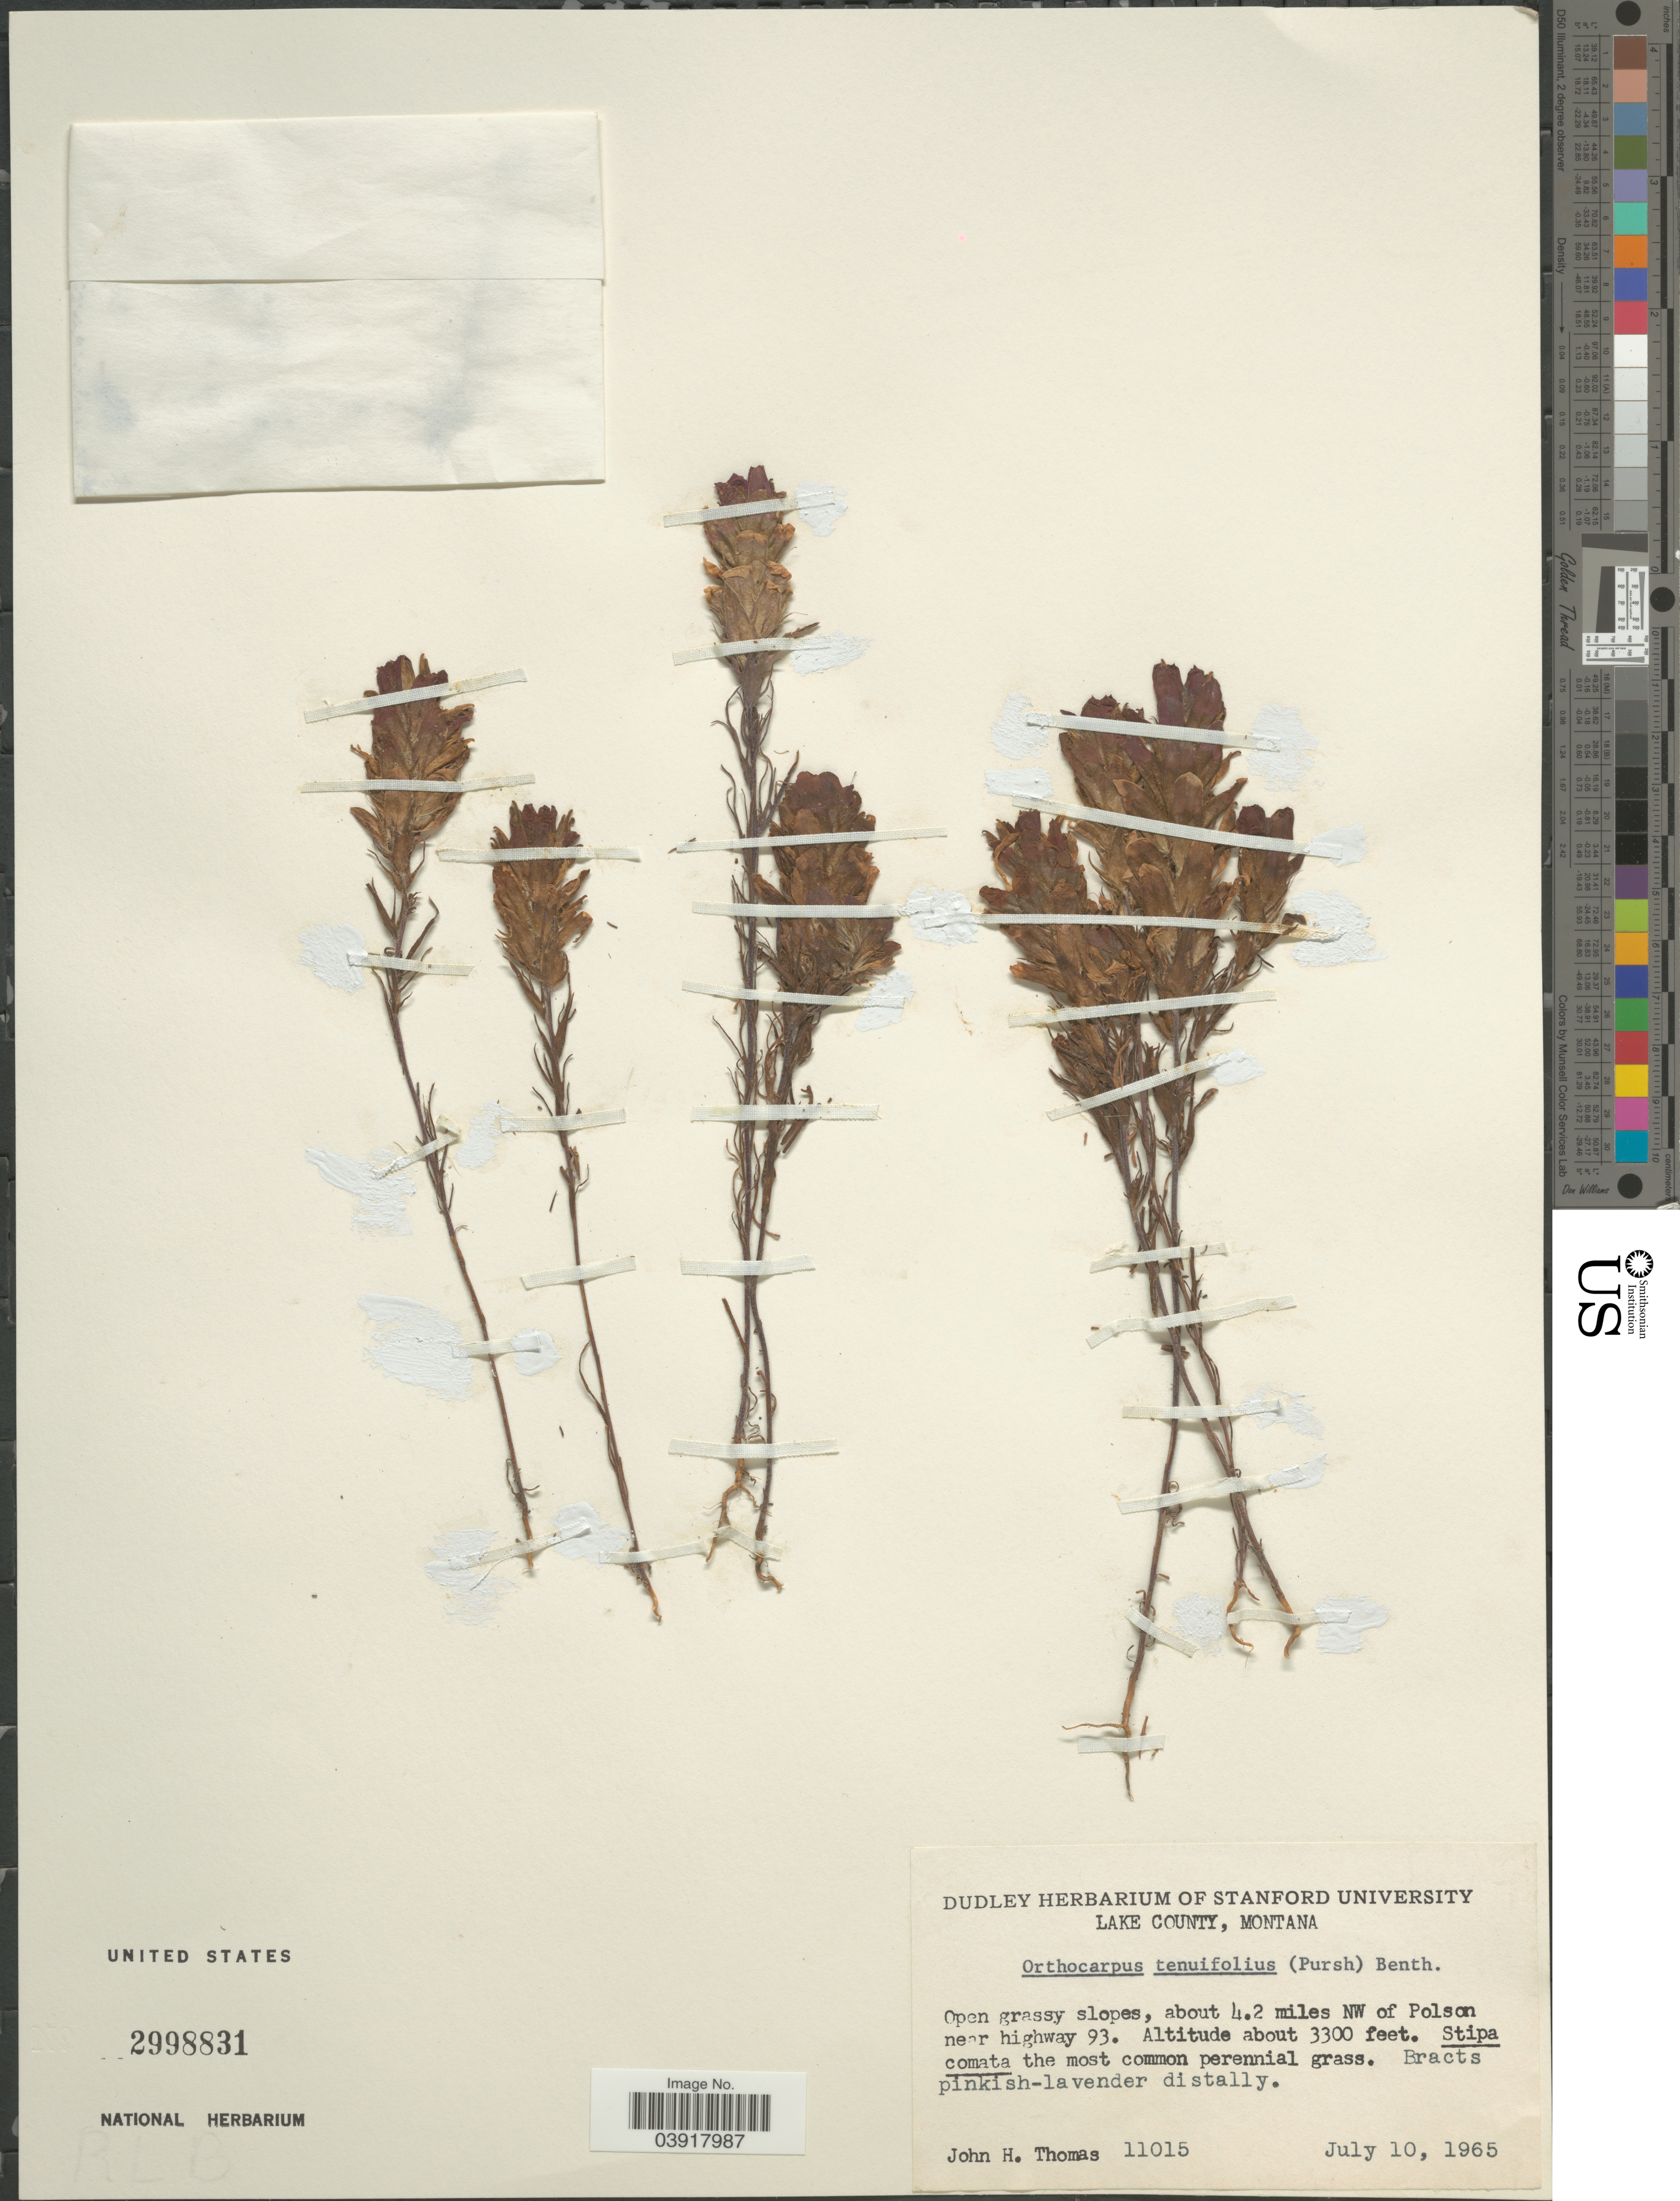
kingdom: Plantae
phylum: Tracheophyta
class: Magnoliopsida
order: Lamiales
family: Orobanchaceae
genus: Orthocarpus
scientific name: Orthocarpus tenuifolius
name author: (Pursh) Benth.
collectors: J. H. Thomas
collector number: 11015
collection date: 1965-07-10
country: United States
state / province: Montana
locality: Lake County. Open grassy slopes, about 4.2 miles NW of Polson near highway 93.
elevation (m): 1006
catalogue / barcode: US 2998831